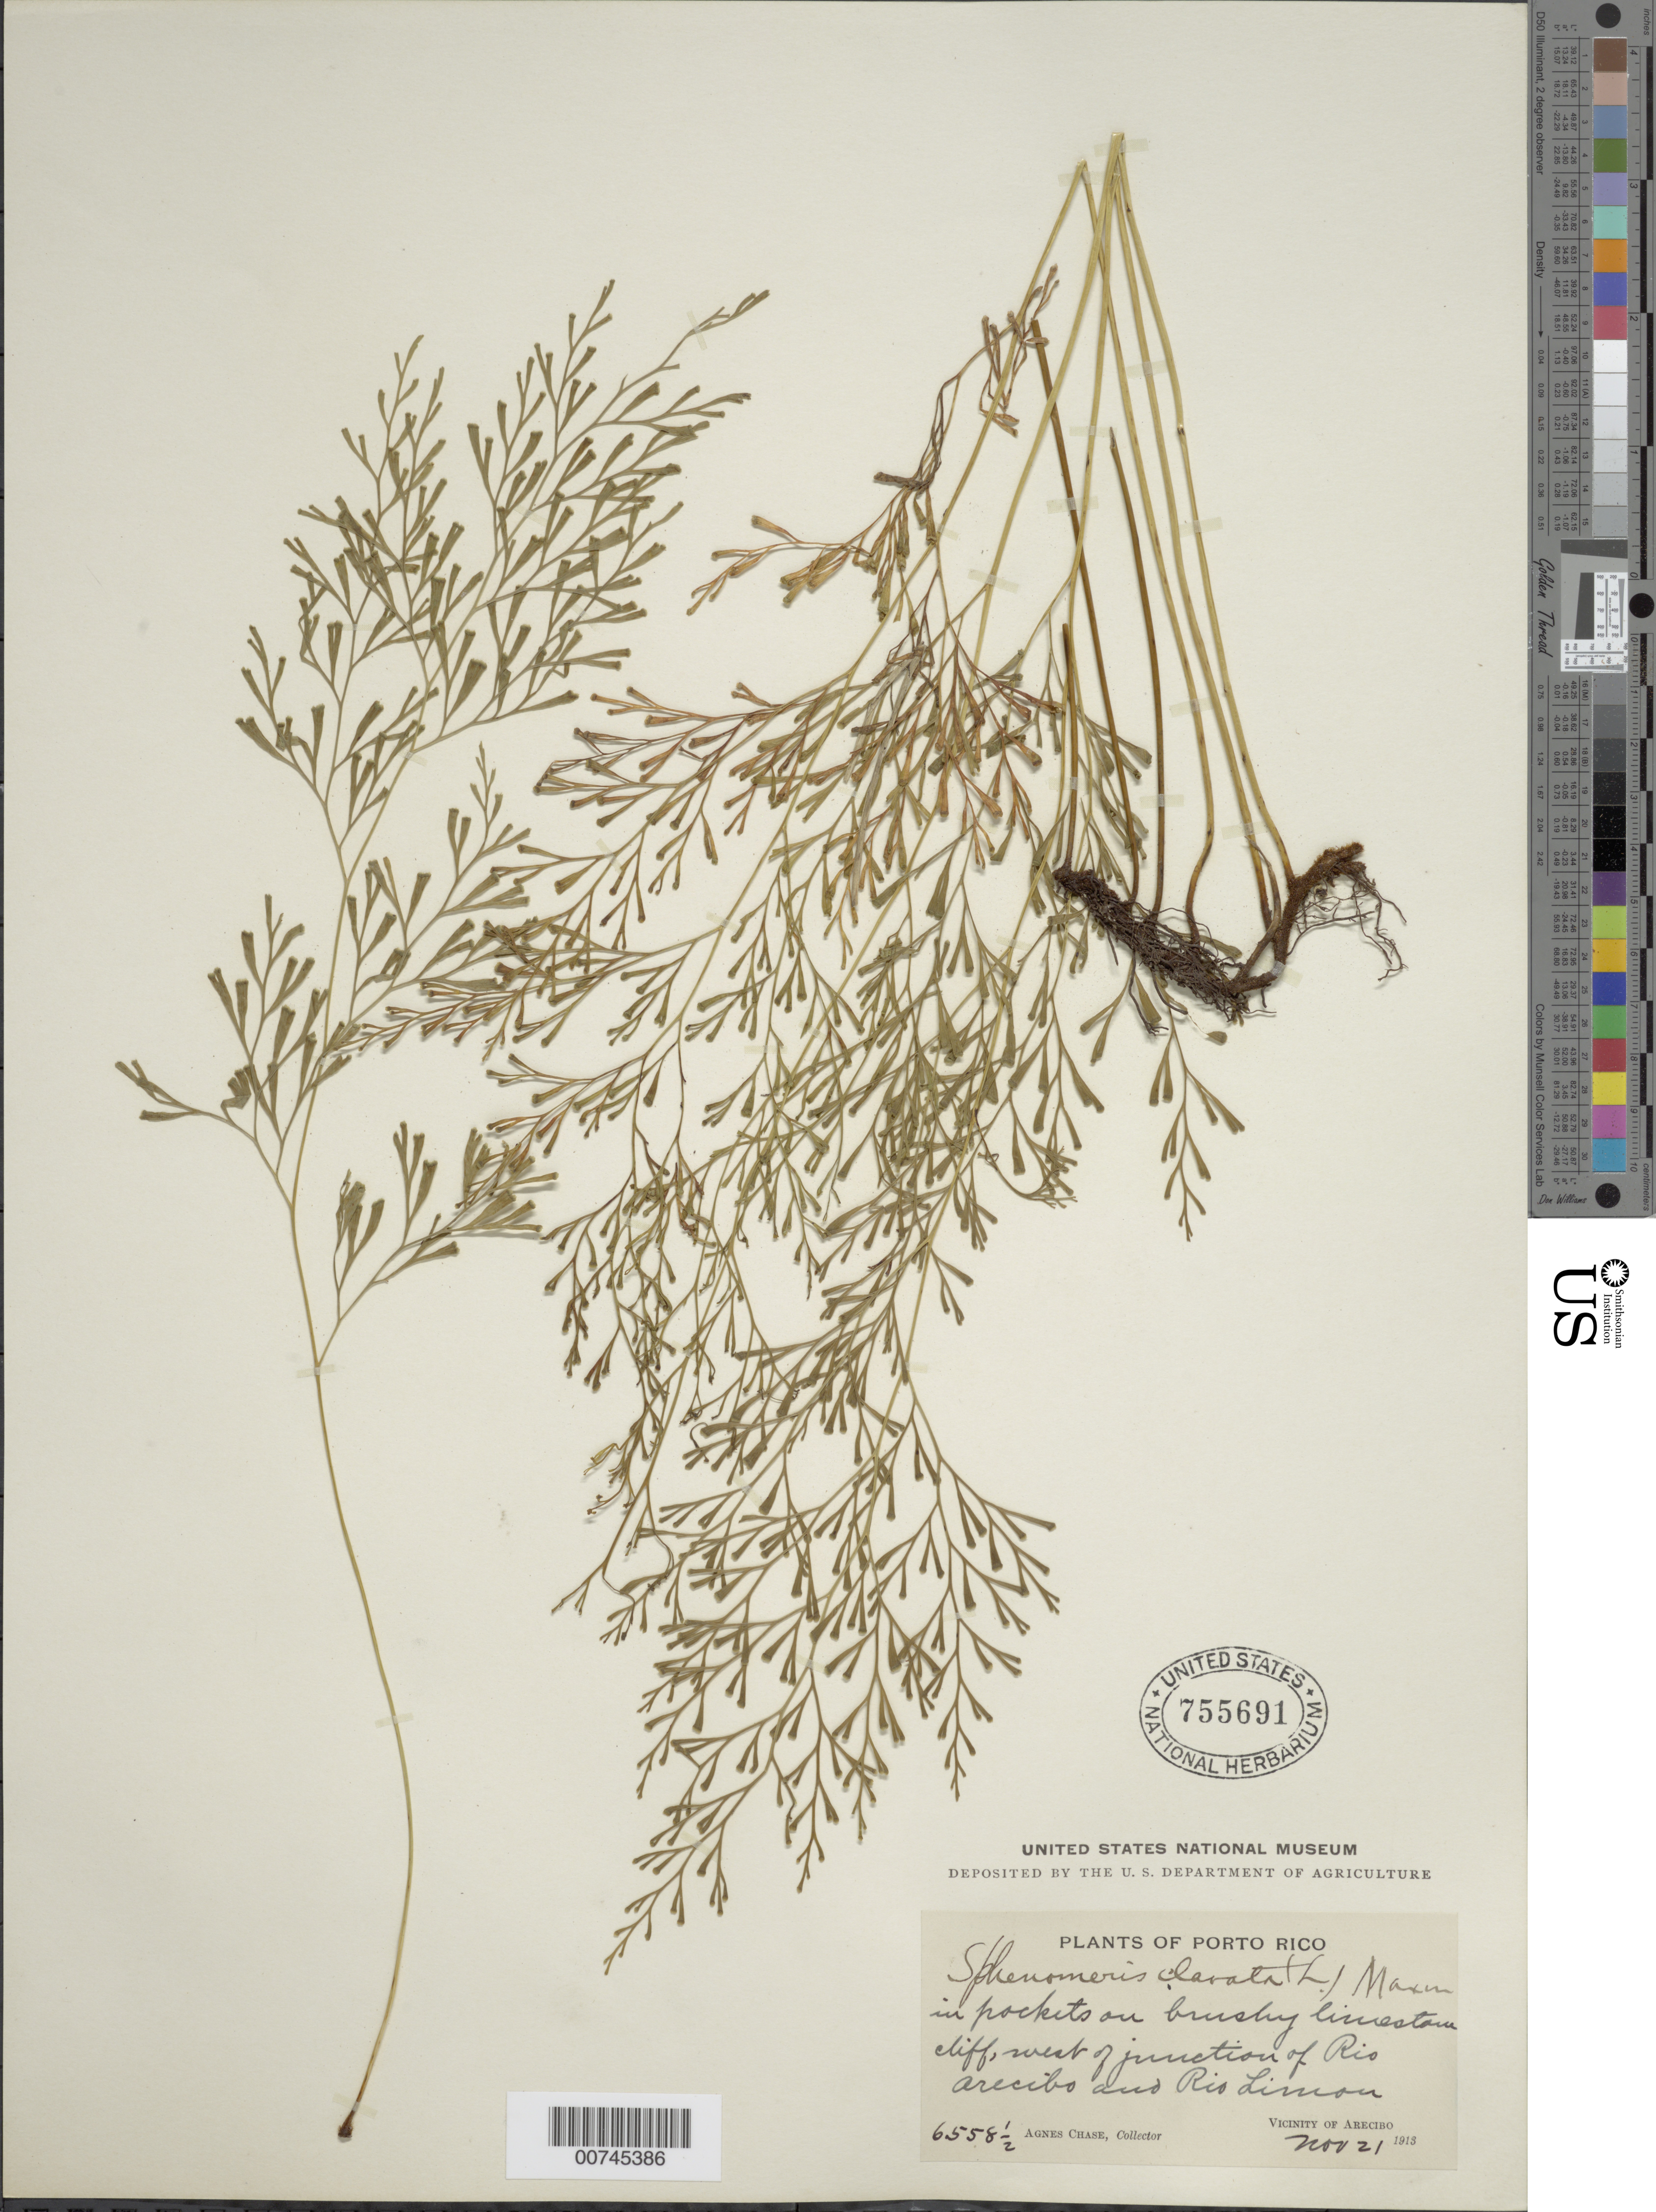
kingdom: Plantae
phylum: Tracheophyta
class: Polypodiopsida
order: Polypodiales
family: Lindsaeaceae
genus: Sphenomeris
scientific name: Sphenomeris clavata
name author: (L.) Maxon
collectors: A. Chase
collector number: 6558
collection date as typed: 21 Nov 1913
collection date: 1913-11-21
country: Puerto Rico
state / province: Arecibo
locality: West of junction of Río Arecibo and Río Limón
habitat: In pockets on brushy limestone cliff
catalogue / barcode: US 755691